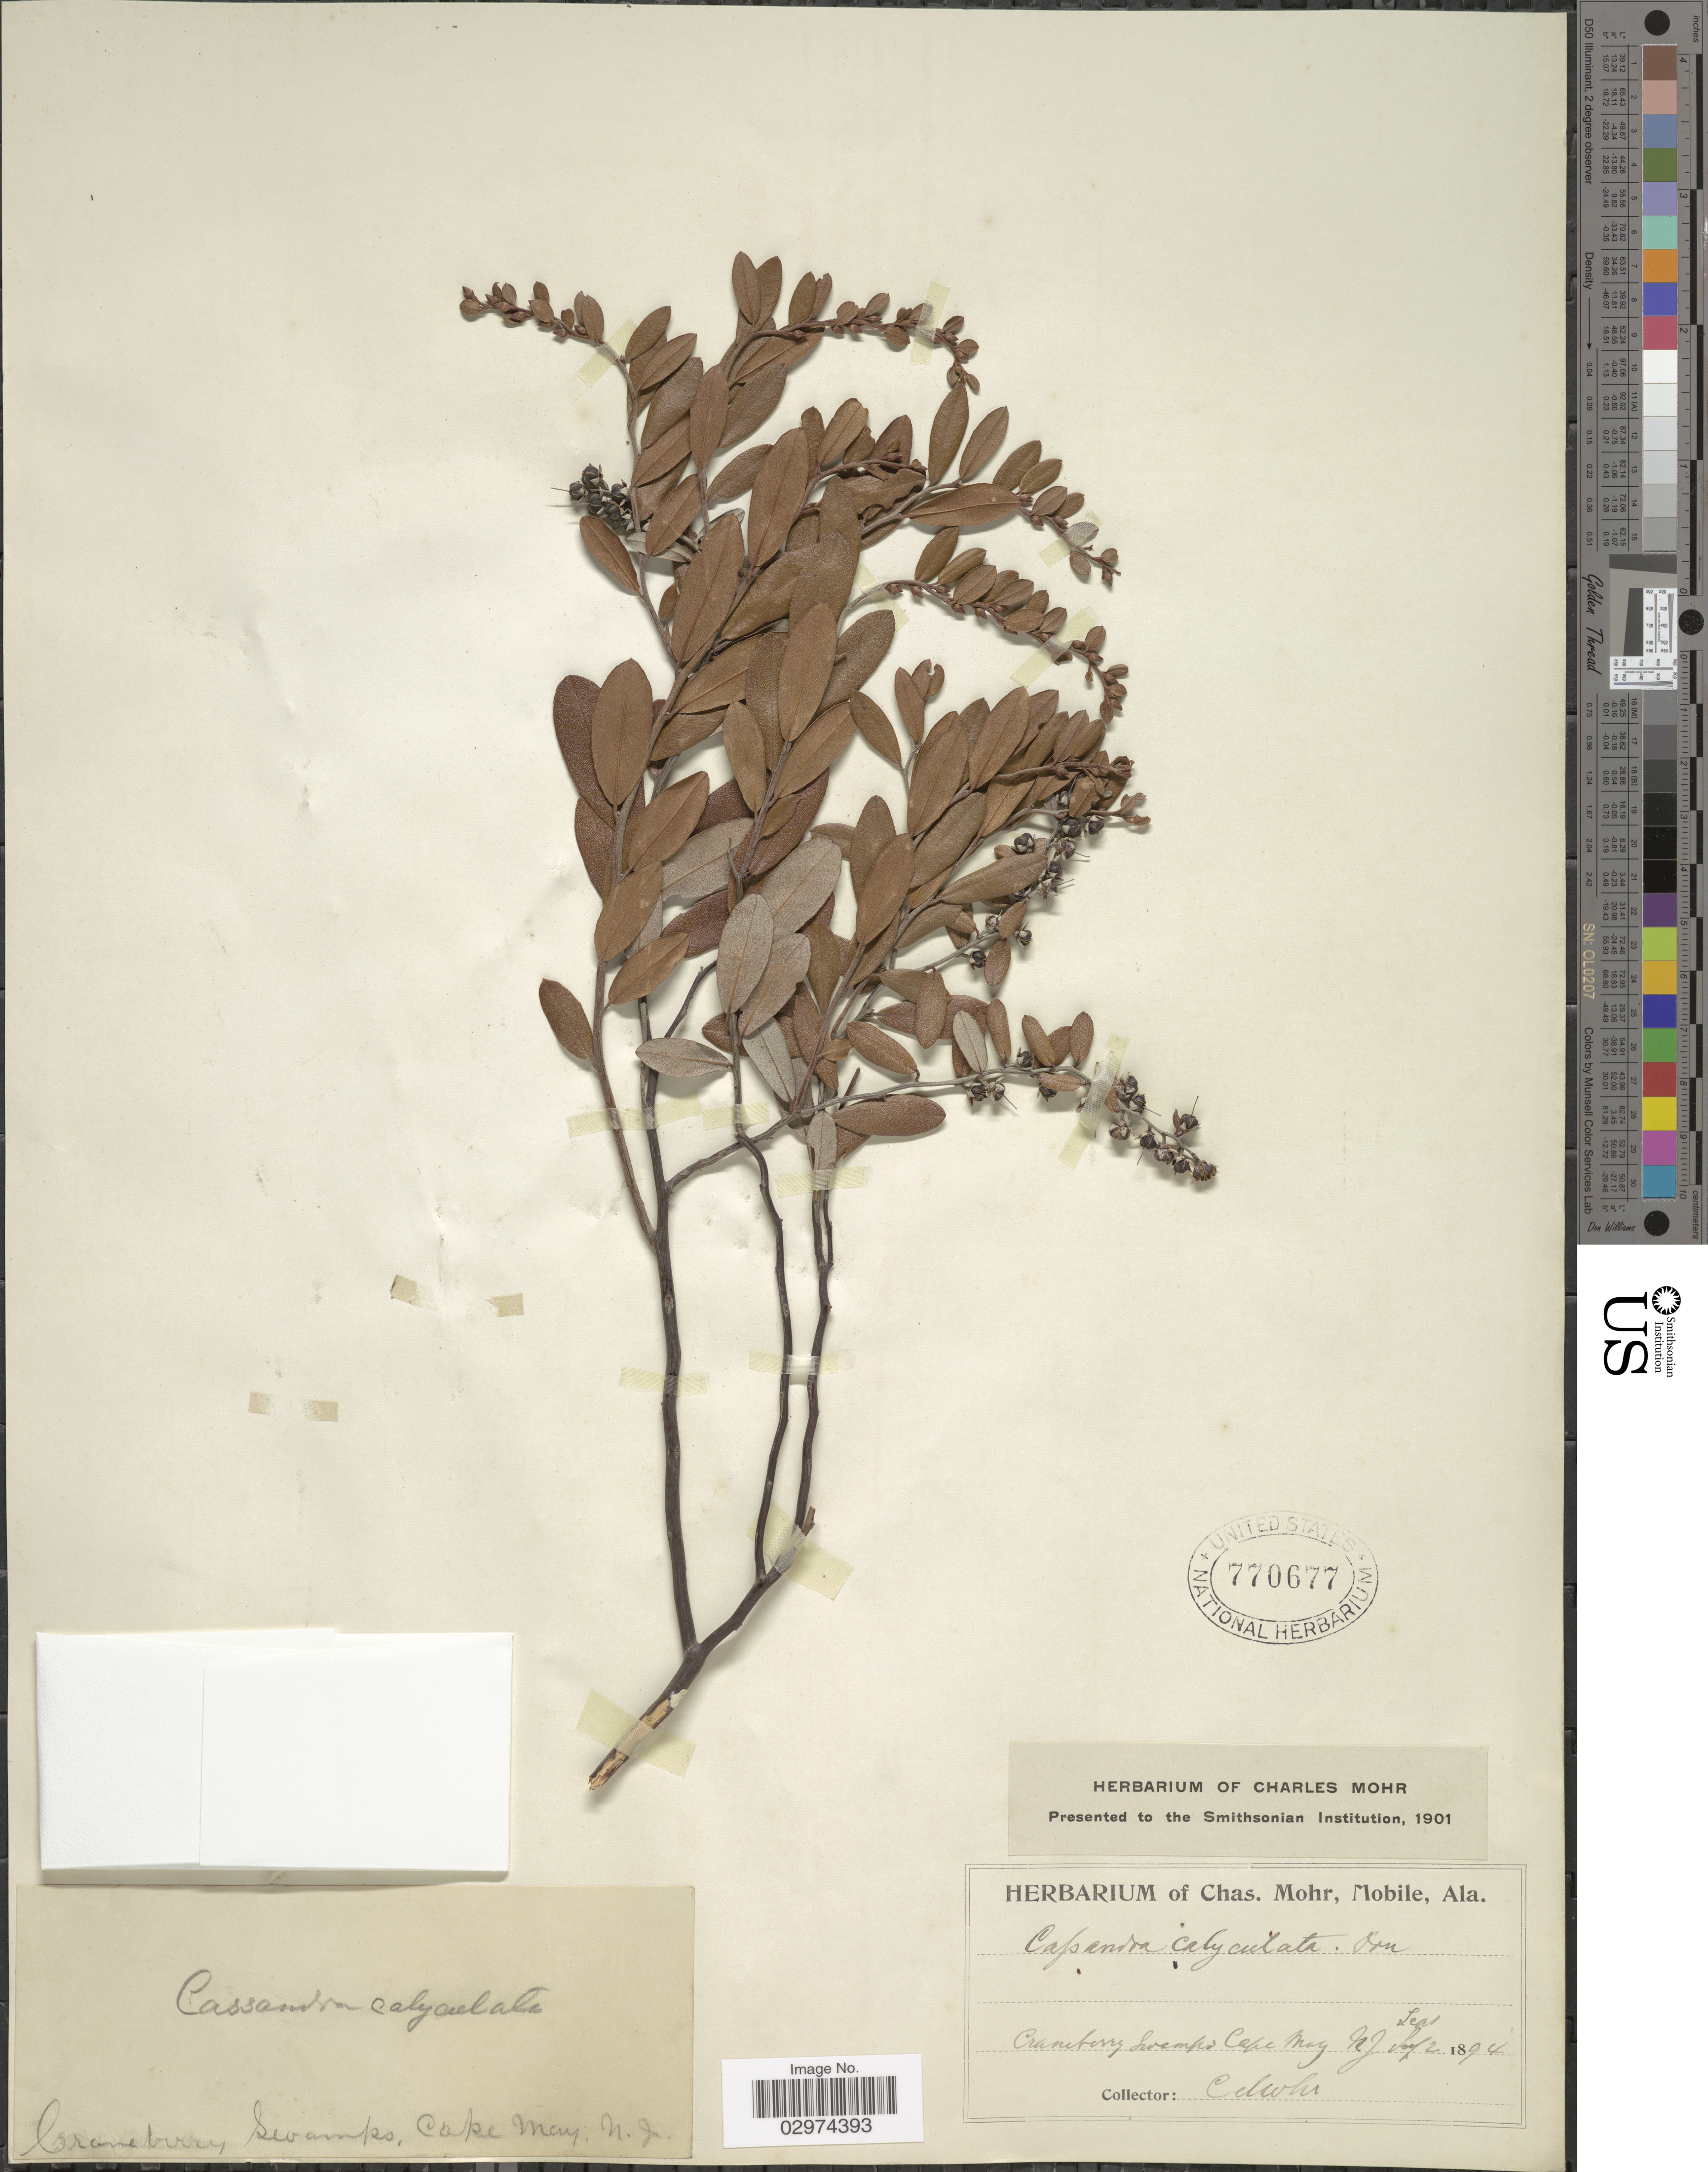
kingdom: Plantae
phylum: Tracheophyta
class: Magnoliopsida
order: Ericales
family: Ericaceae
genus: Chamaedaphne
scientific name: Chamaedaphne calyculata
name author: (L.) Moench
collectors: Mohr, C. T. (herbarium)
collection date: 1894-09-01/1894-09-02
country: United States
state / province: New Jersey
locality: Craneberry, Swamps, Cape May.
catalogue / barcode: US 770677